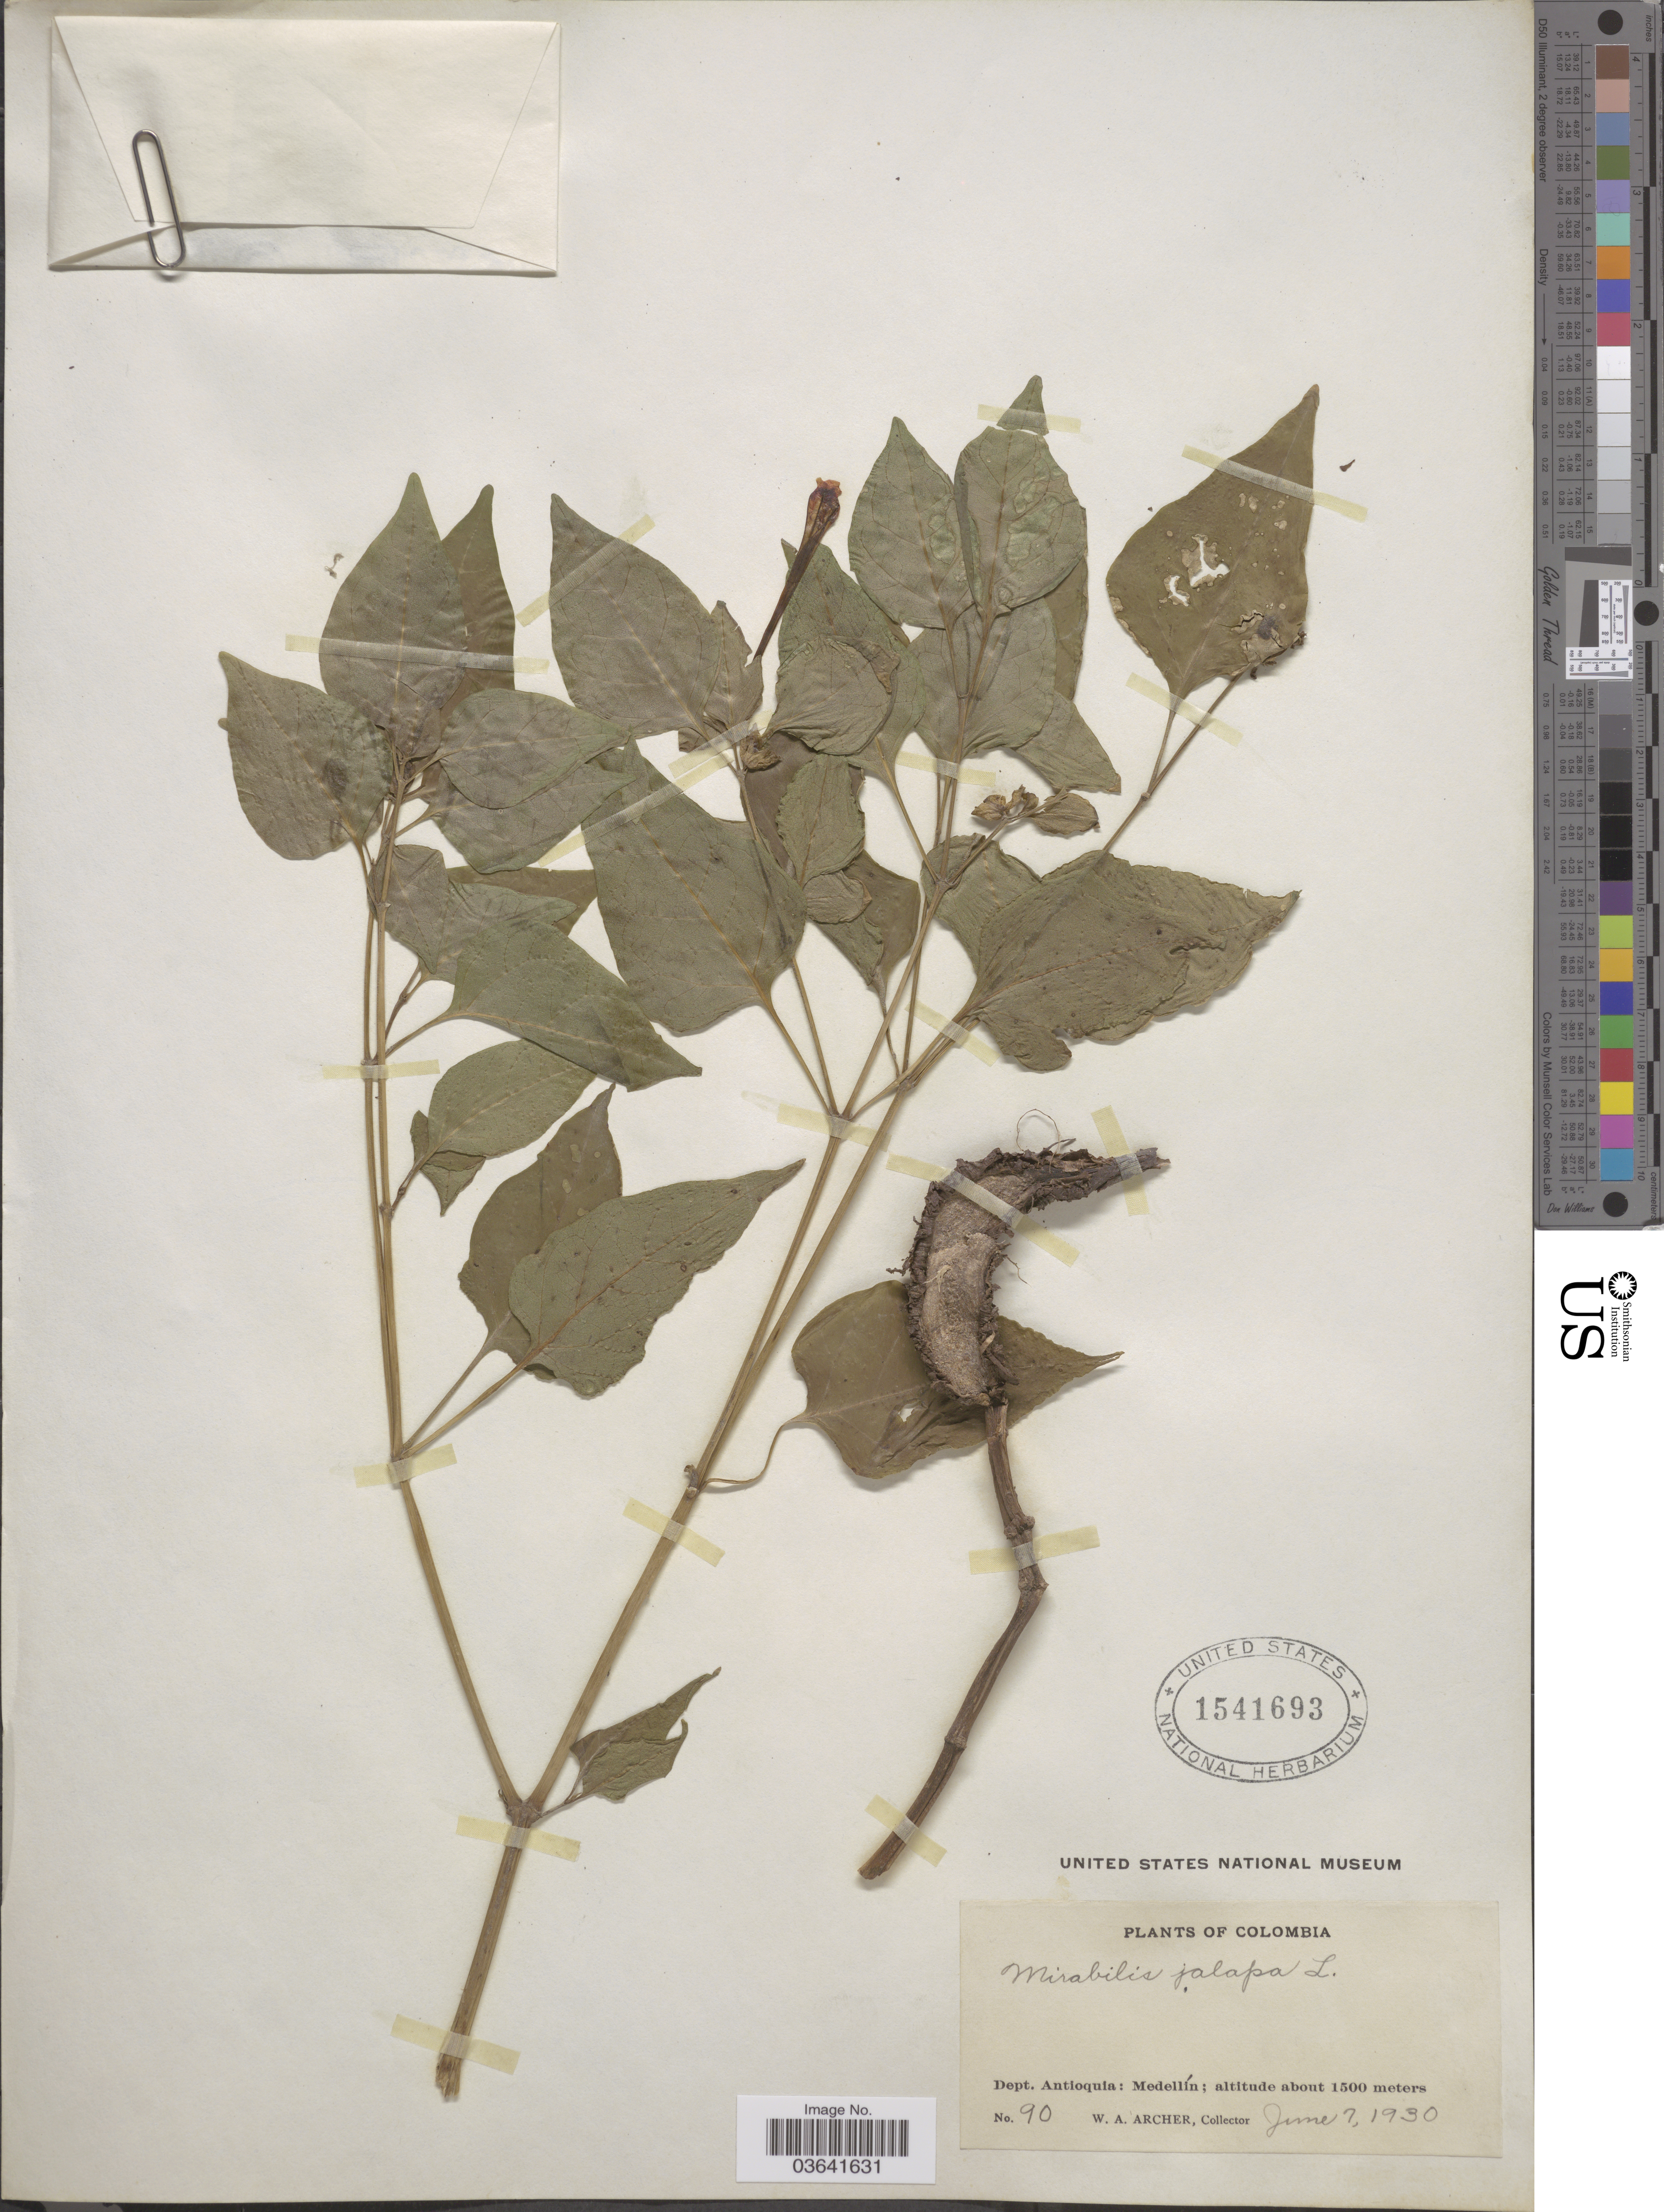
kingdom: Plantae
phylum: Tracheophyta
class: Magnoliopsida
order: Caryophyllales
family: Nyctaginaceae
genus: Mirabilis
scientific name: Mirabilis jalapa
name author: L.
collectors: W. Archer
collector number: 90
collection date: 1930-06-07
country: Colombia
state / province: Antioquia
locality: Dept. Antioquia: Medellín.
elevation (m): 1500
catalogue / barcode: US 1541693